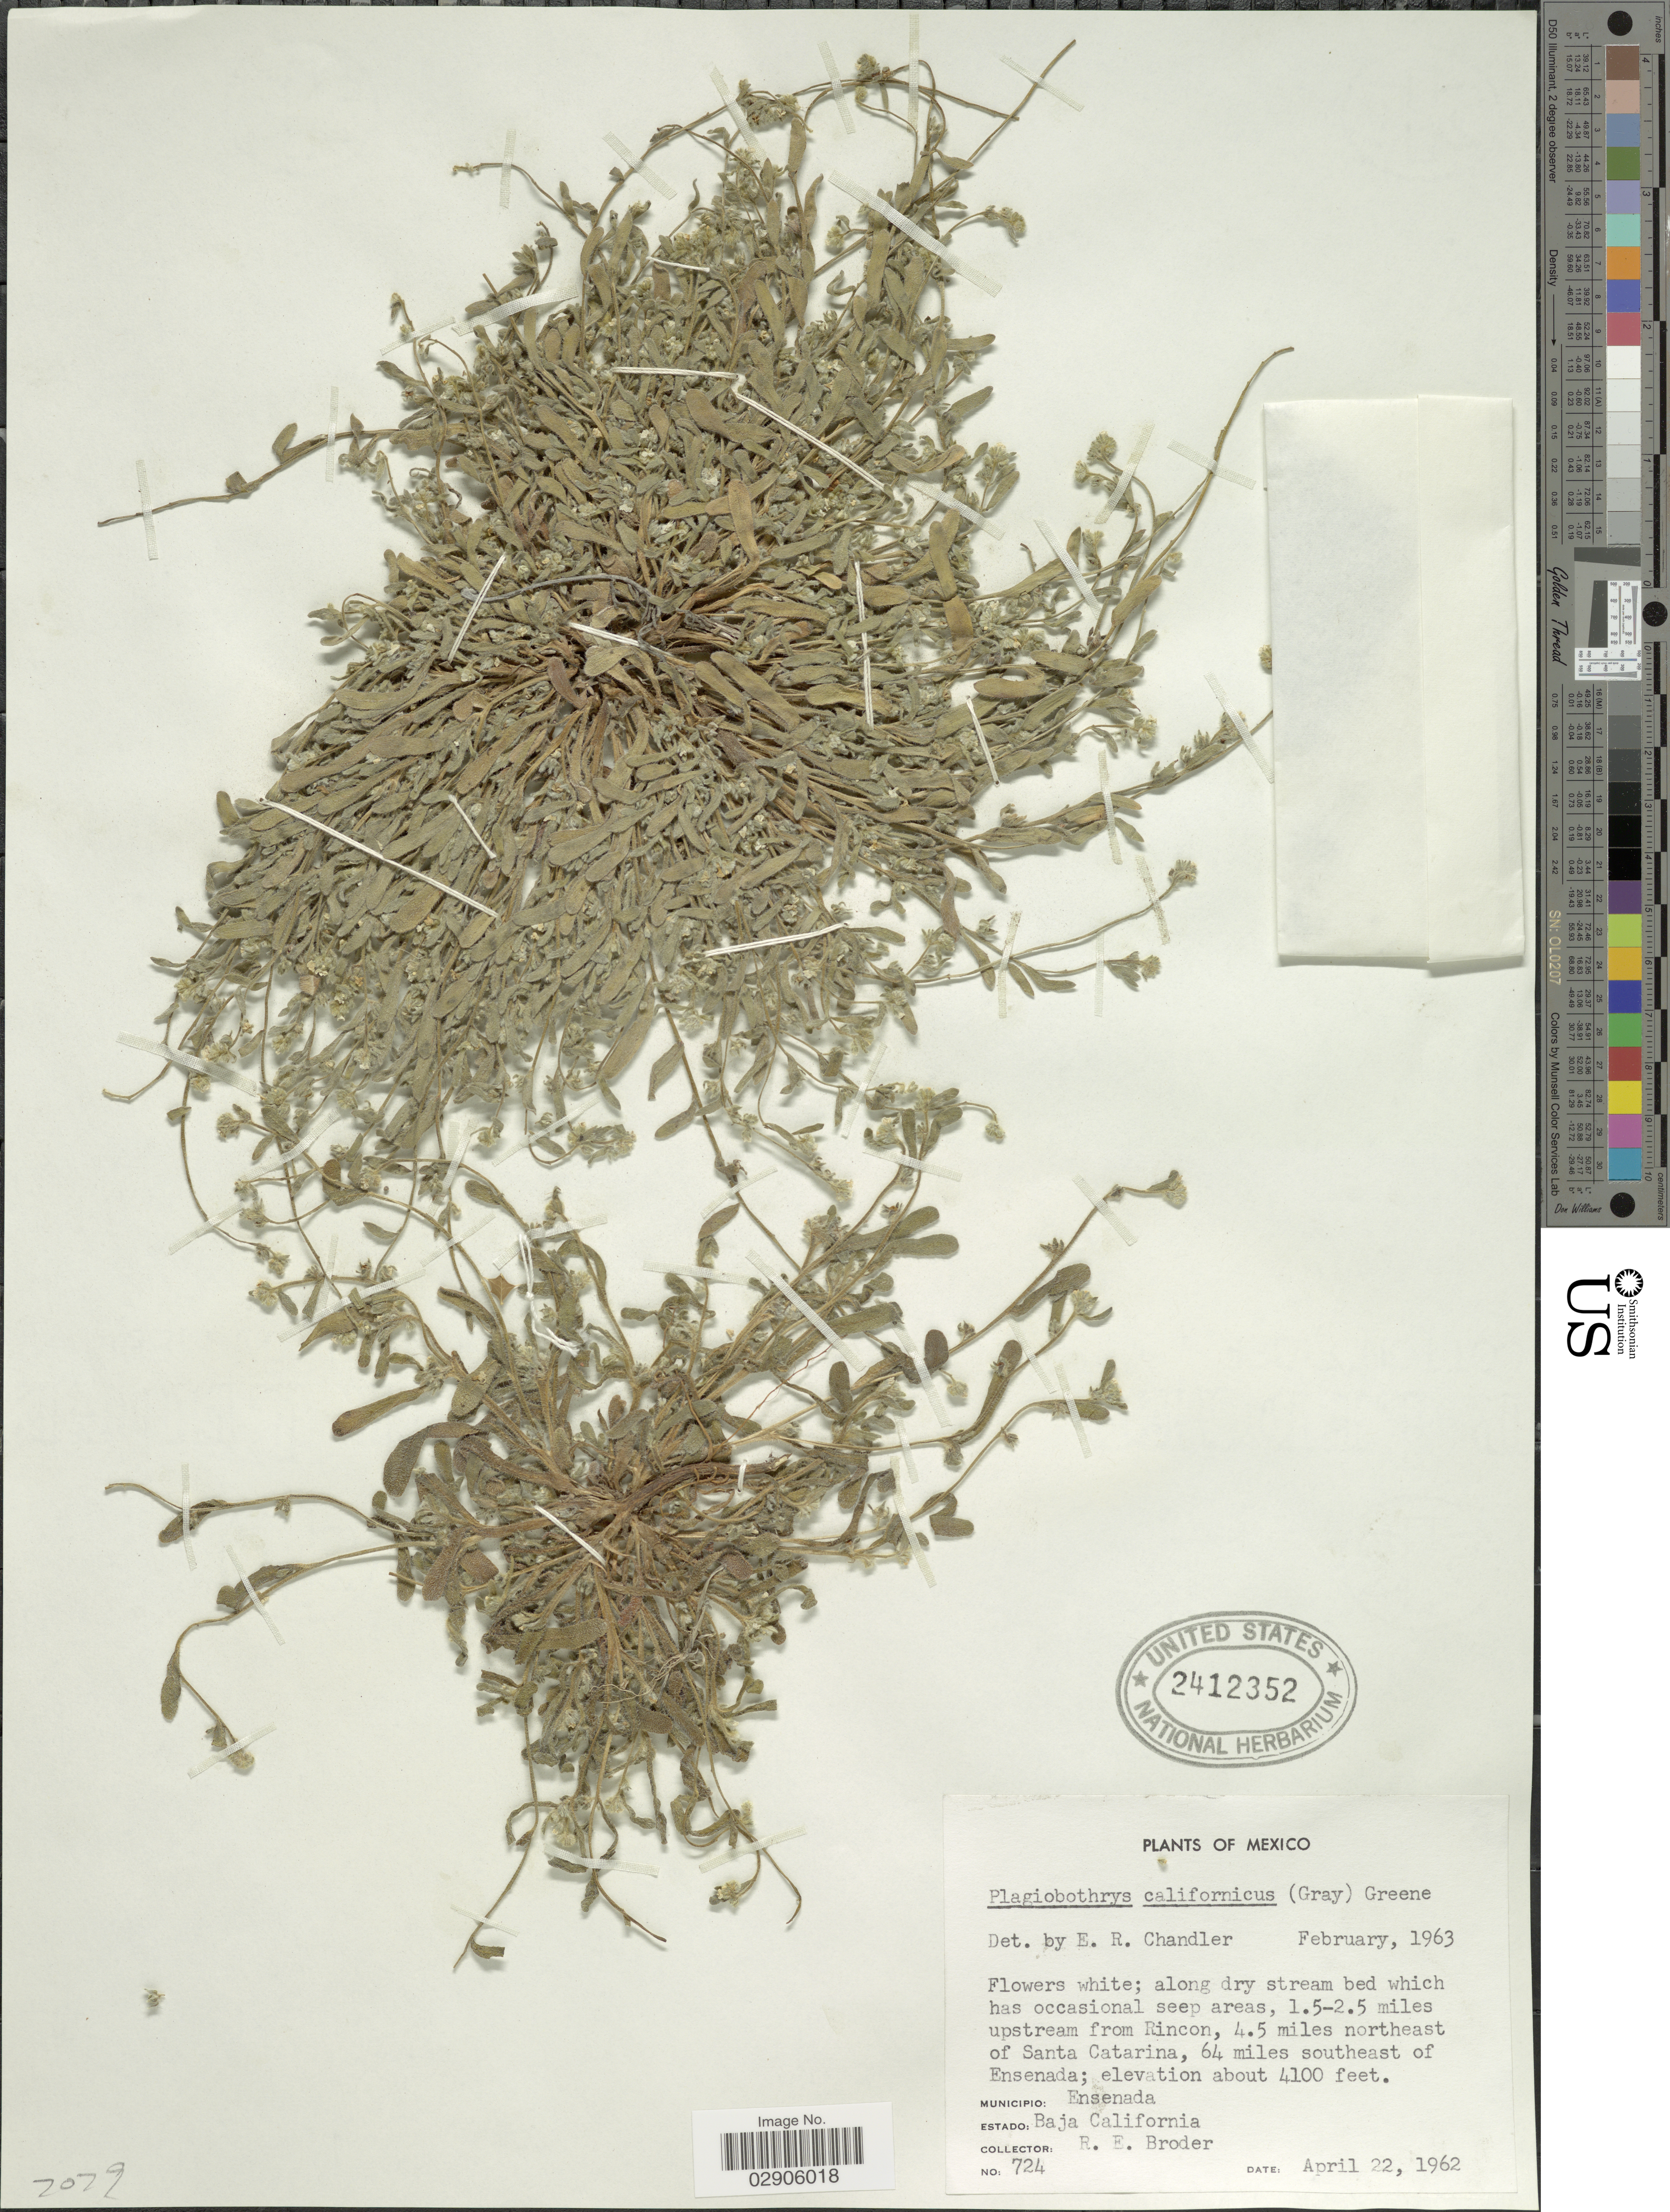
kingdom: Plantae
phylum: Tracheophyta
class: Magnoliopsida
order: Boraginales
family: Boraginaceae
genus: Plagiobothrys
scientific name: Plagiobothrys californicus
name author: (A. Gray) Greene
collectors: R. Broder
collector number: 724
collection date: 1962-04-22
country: Mexico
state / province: Baja California Norte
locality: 1.5-2.5 miles upstream from Rincon, 4.5 miles northeast of Santa Catarina, 64 miles southeast of Ensenada, Municipio: Ensenada.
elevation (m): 1250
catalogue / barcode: US 2412352